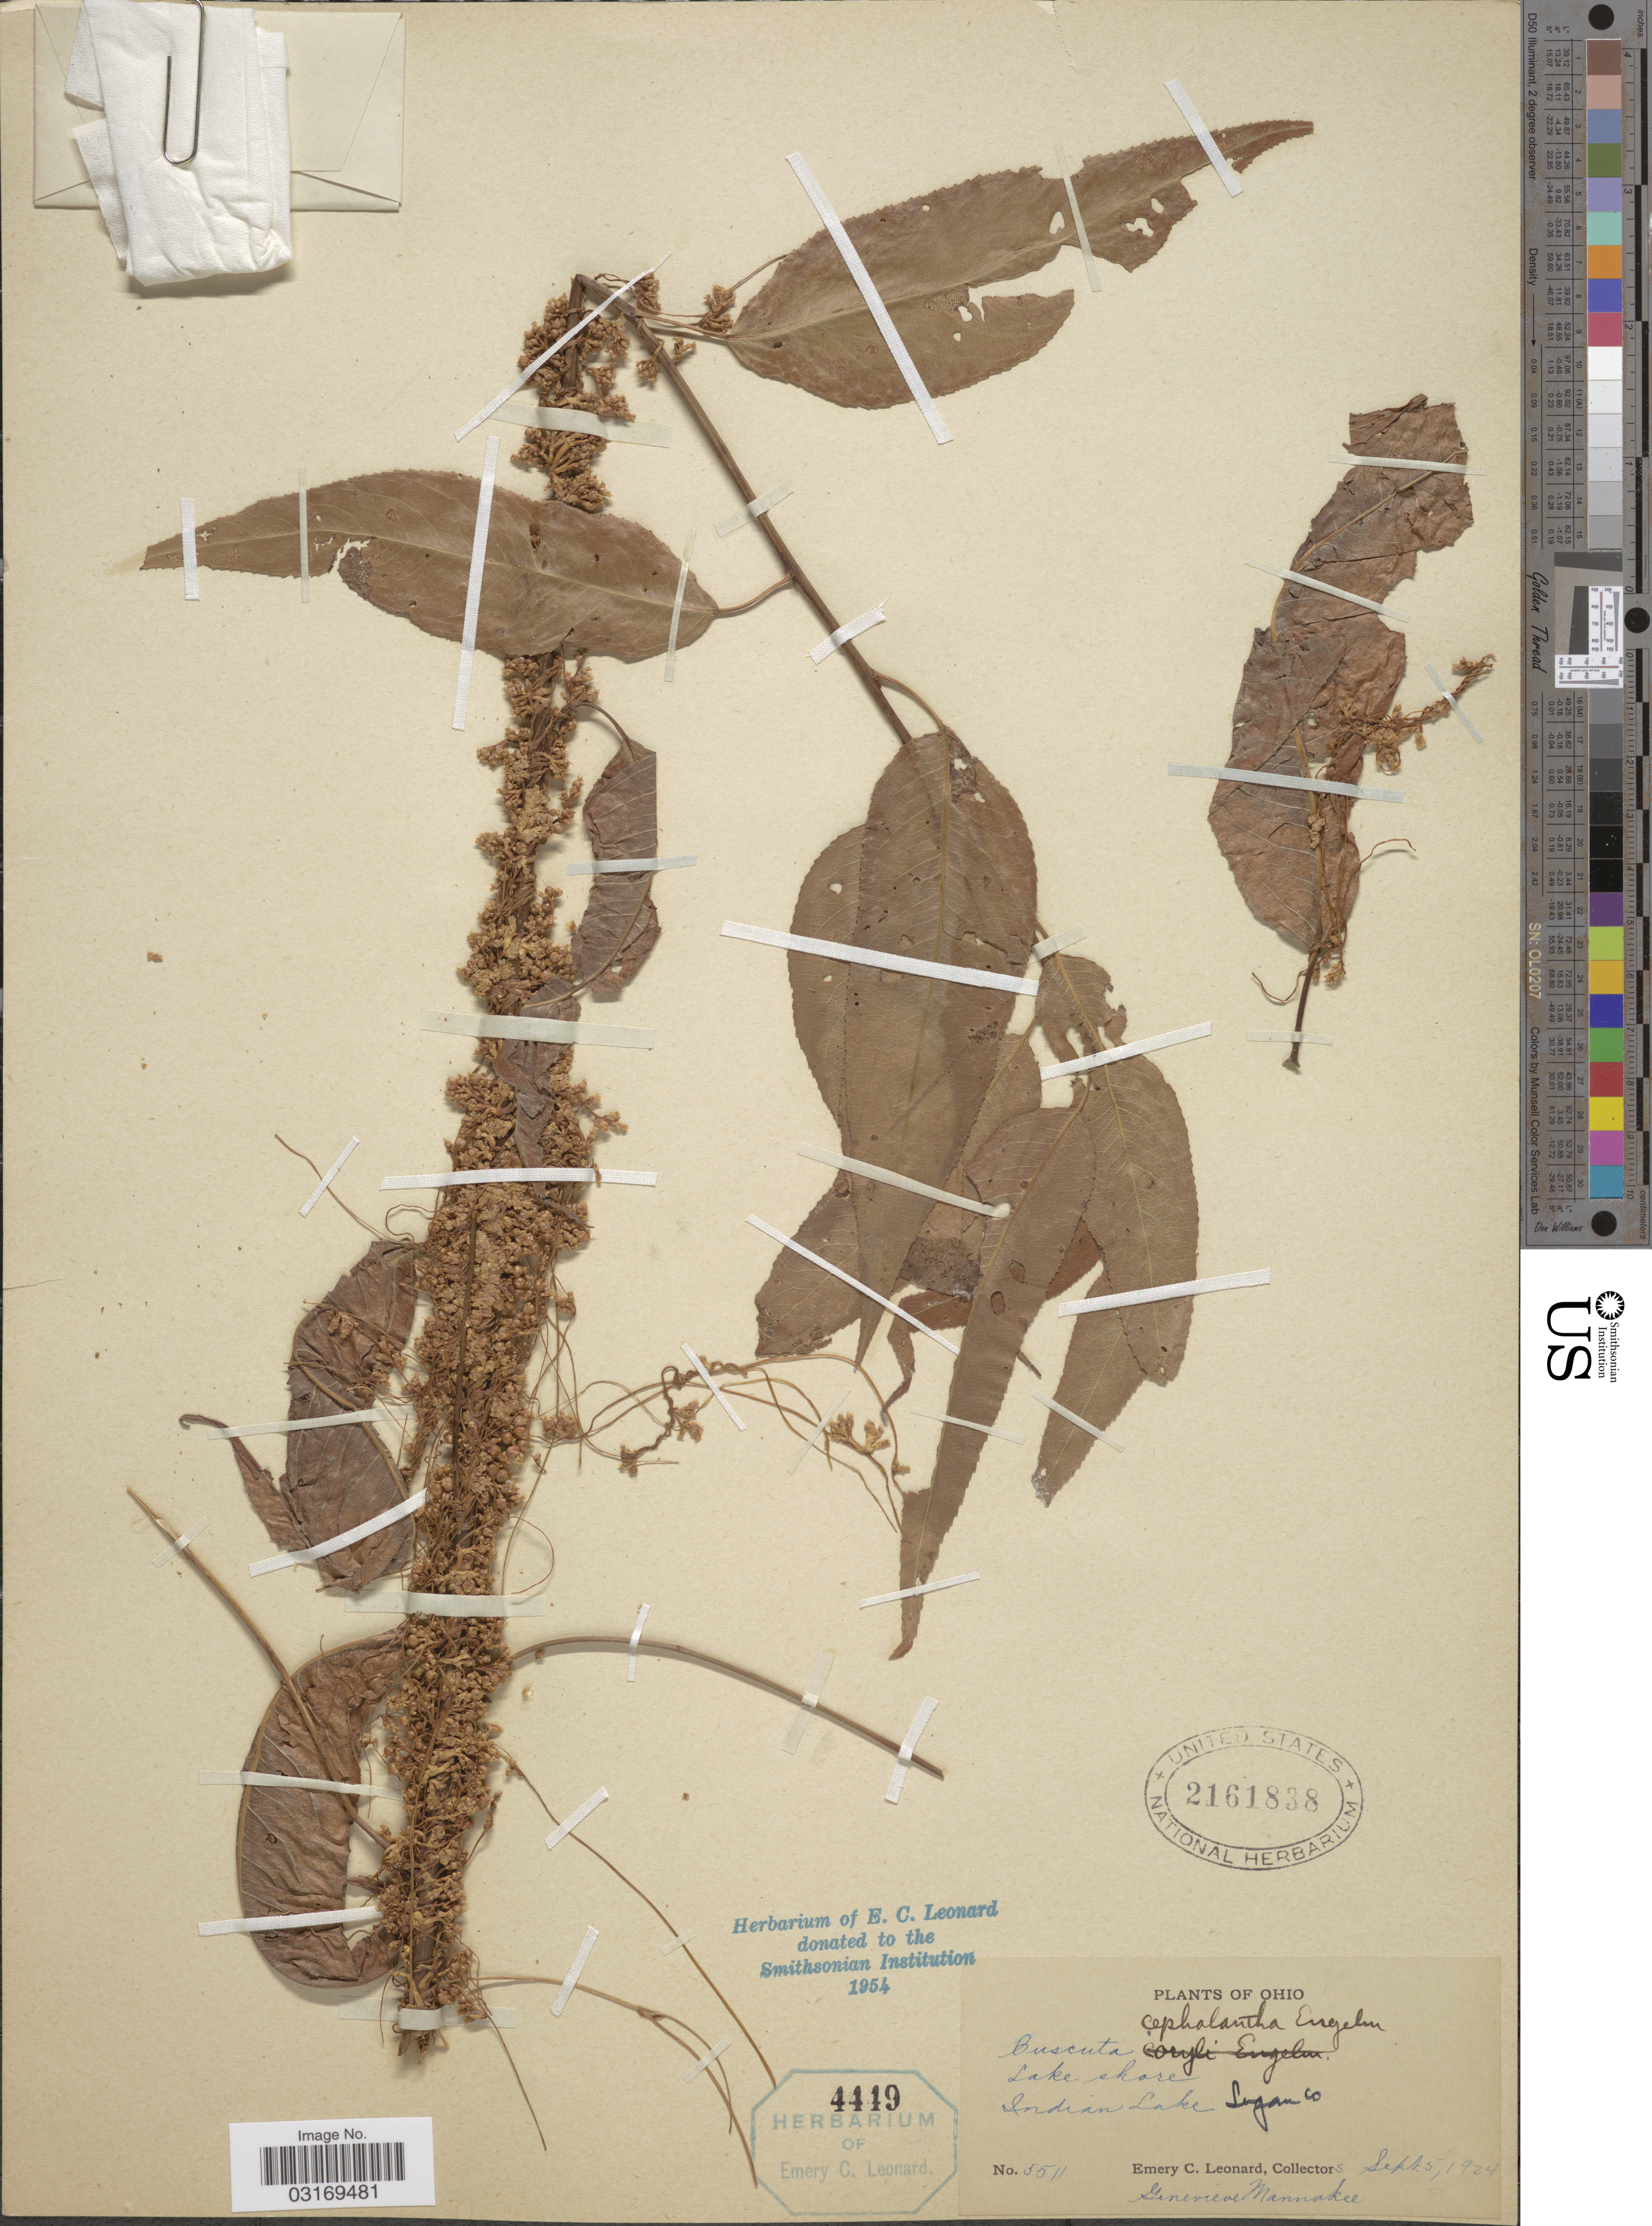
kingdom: Plantae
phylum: Tracheophyta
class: Magnoliopsida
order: Solanales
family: Convolvulaceae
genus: Cuscuta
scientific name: Cuscuta cephalanthi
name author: Engelm.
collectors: E. C. Leonard & G. Mannakee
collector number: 5511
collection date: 1924-09-05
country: United States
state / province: Ohio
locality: Lake shore. Indian Lake Logan Co.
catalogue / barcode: US 2161838